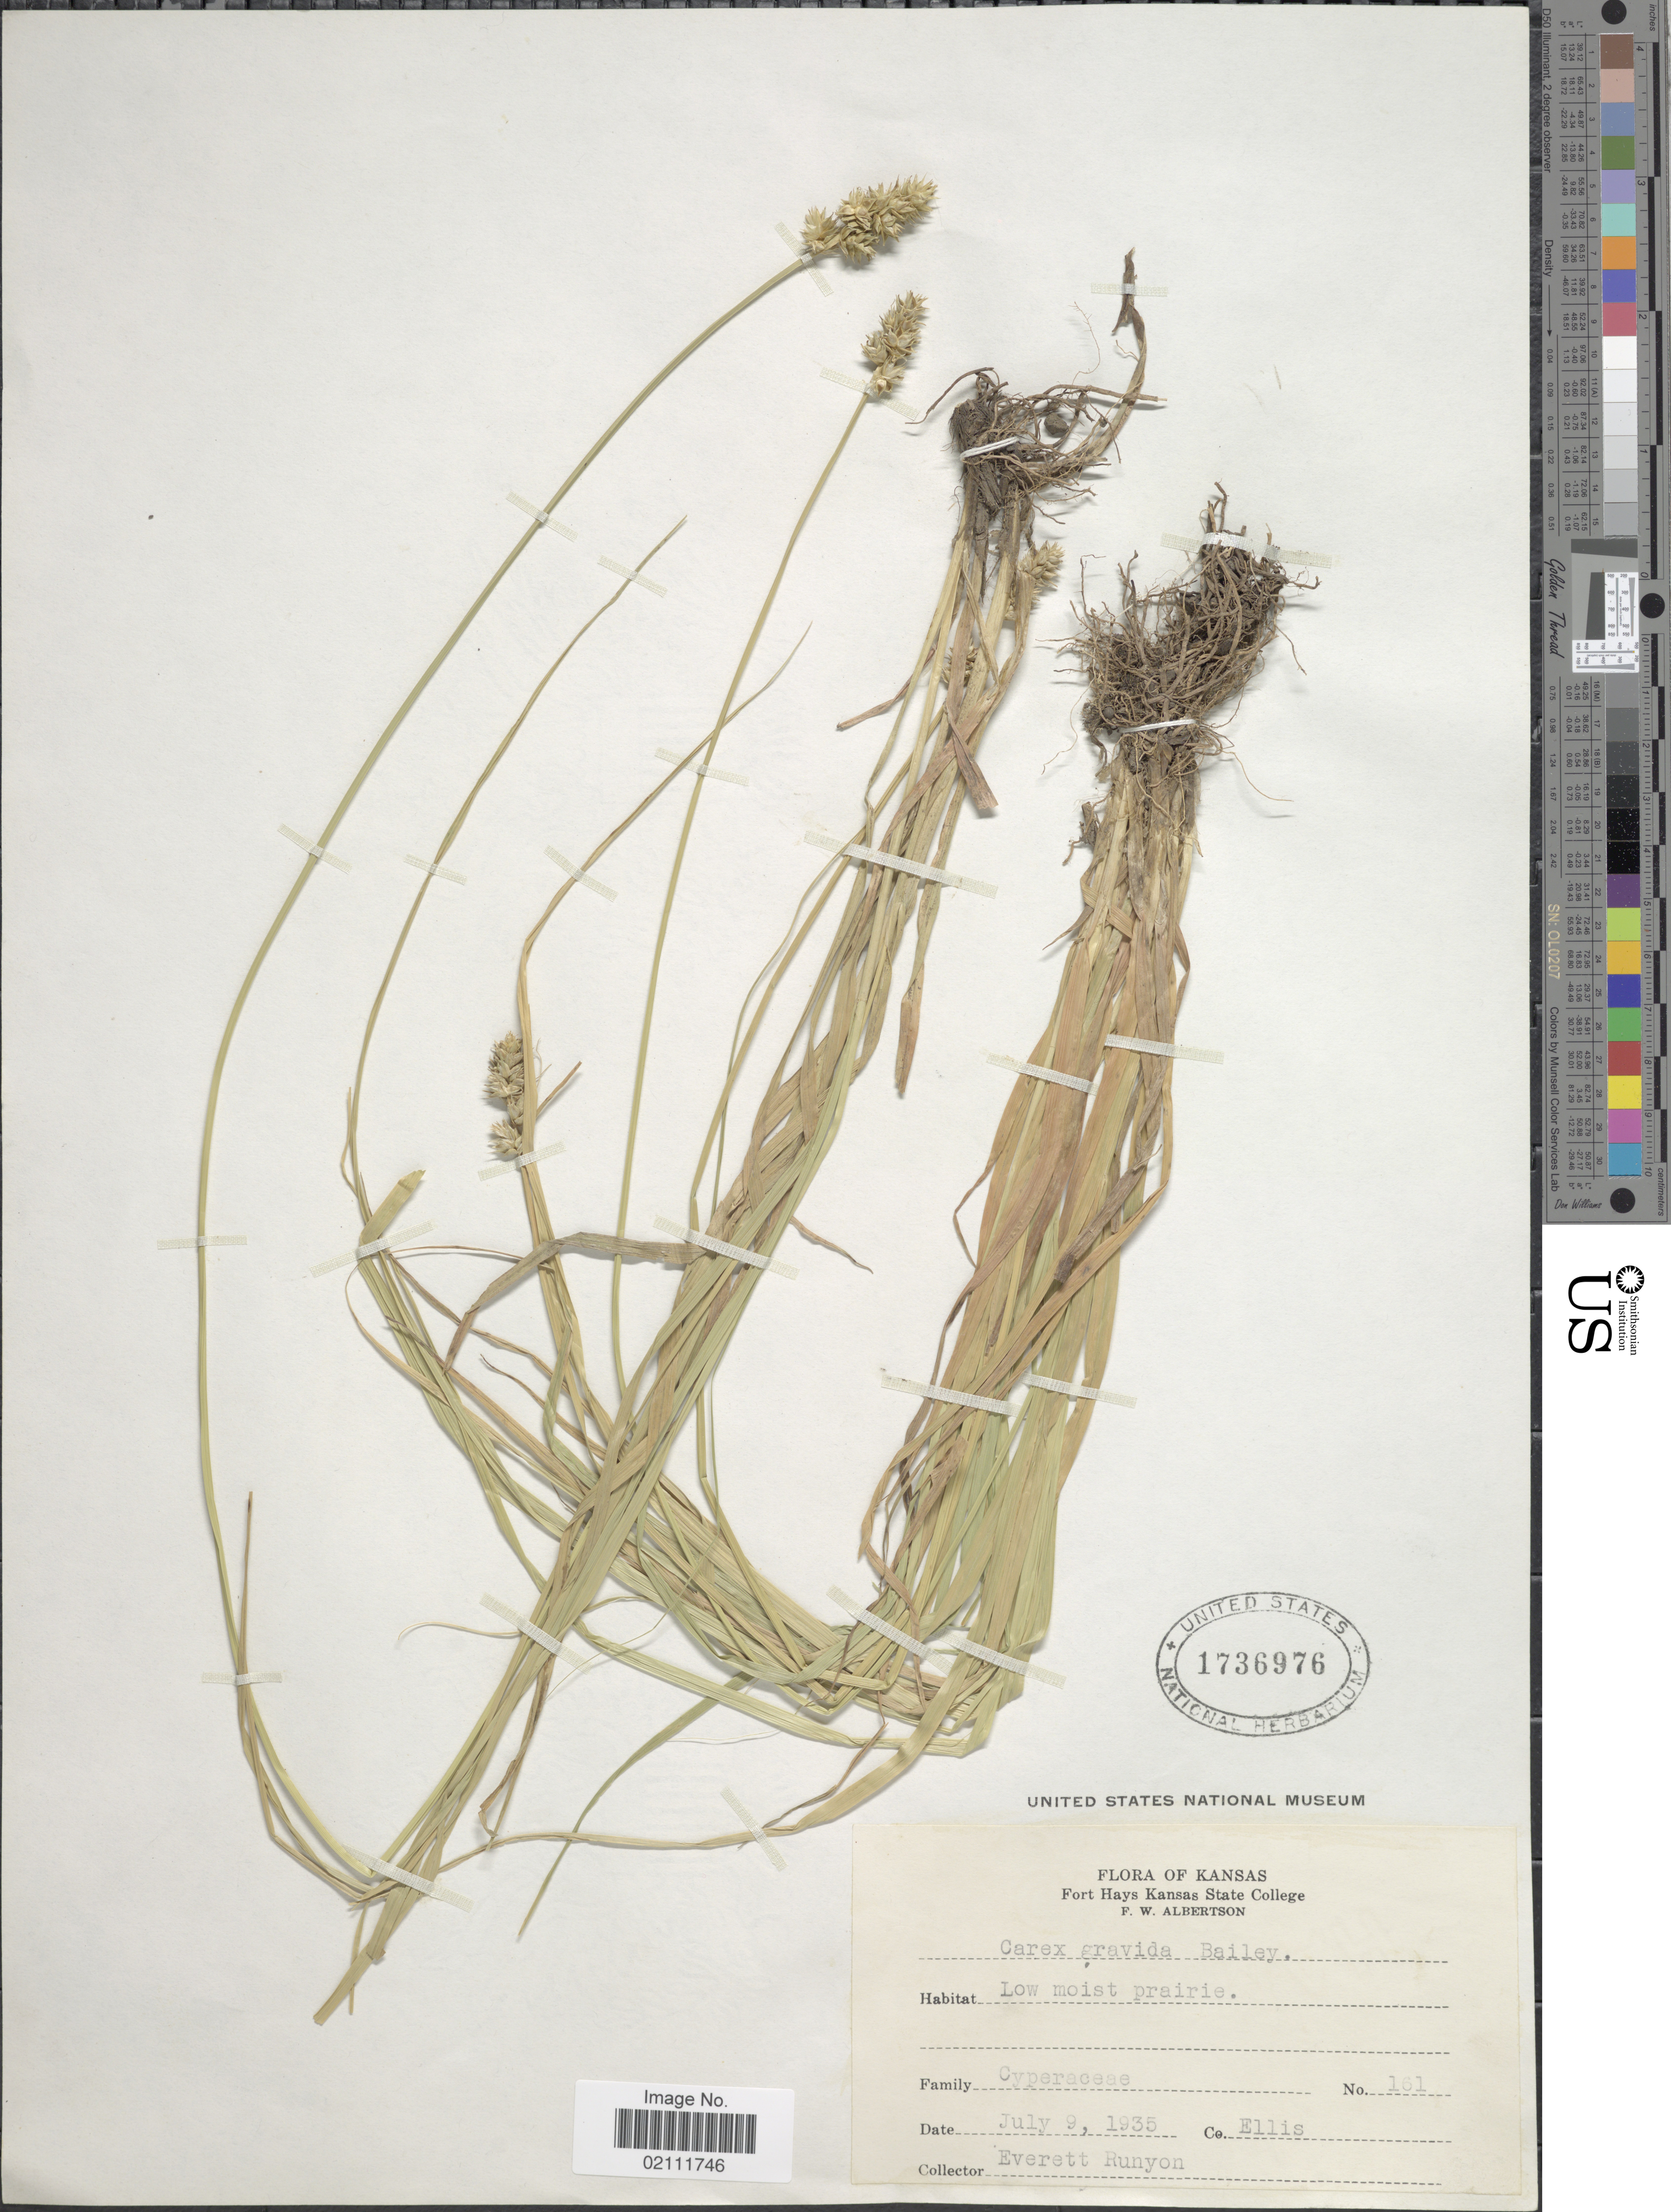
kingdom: Plantae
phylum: Tracheophyta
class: Liliopsida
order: Poales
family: Cyperaceae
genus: Carex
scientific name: Carex gravida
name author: L.H. Bailey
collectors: E. Runyon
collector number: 161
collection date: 1935-07-09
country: United States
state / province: Kansas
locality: Co. Ellis.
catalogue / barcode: US 1736976